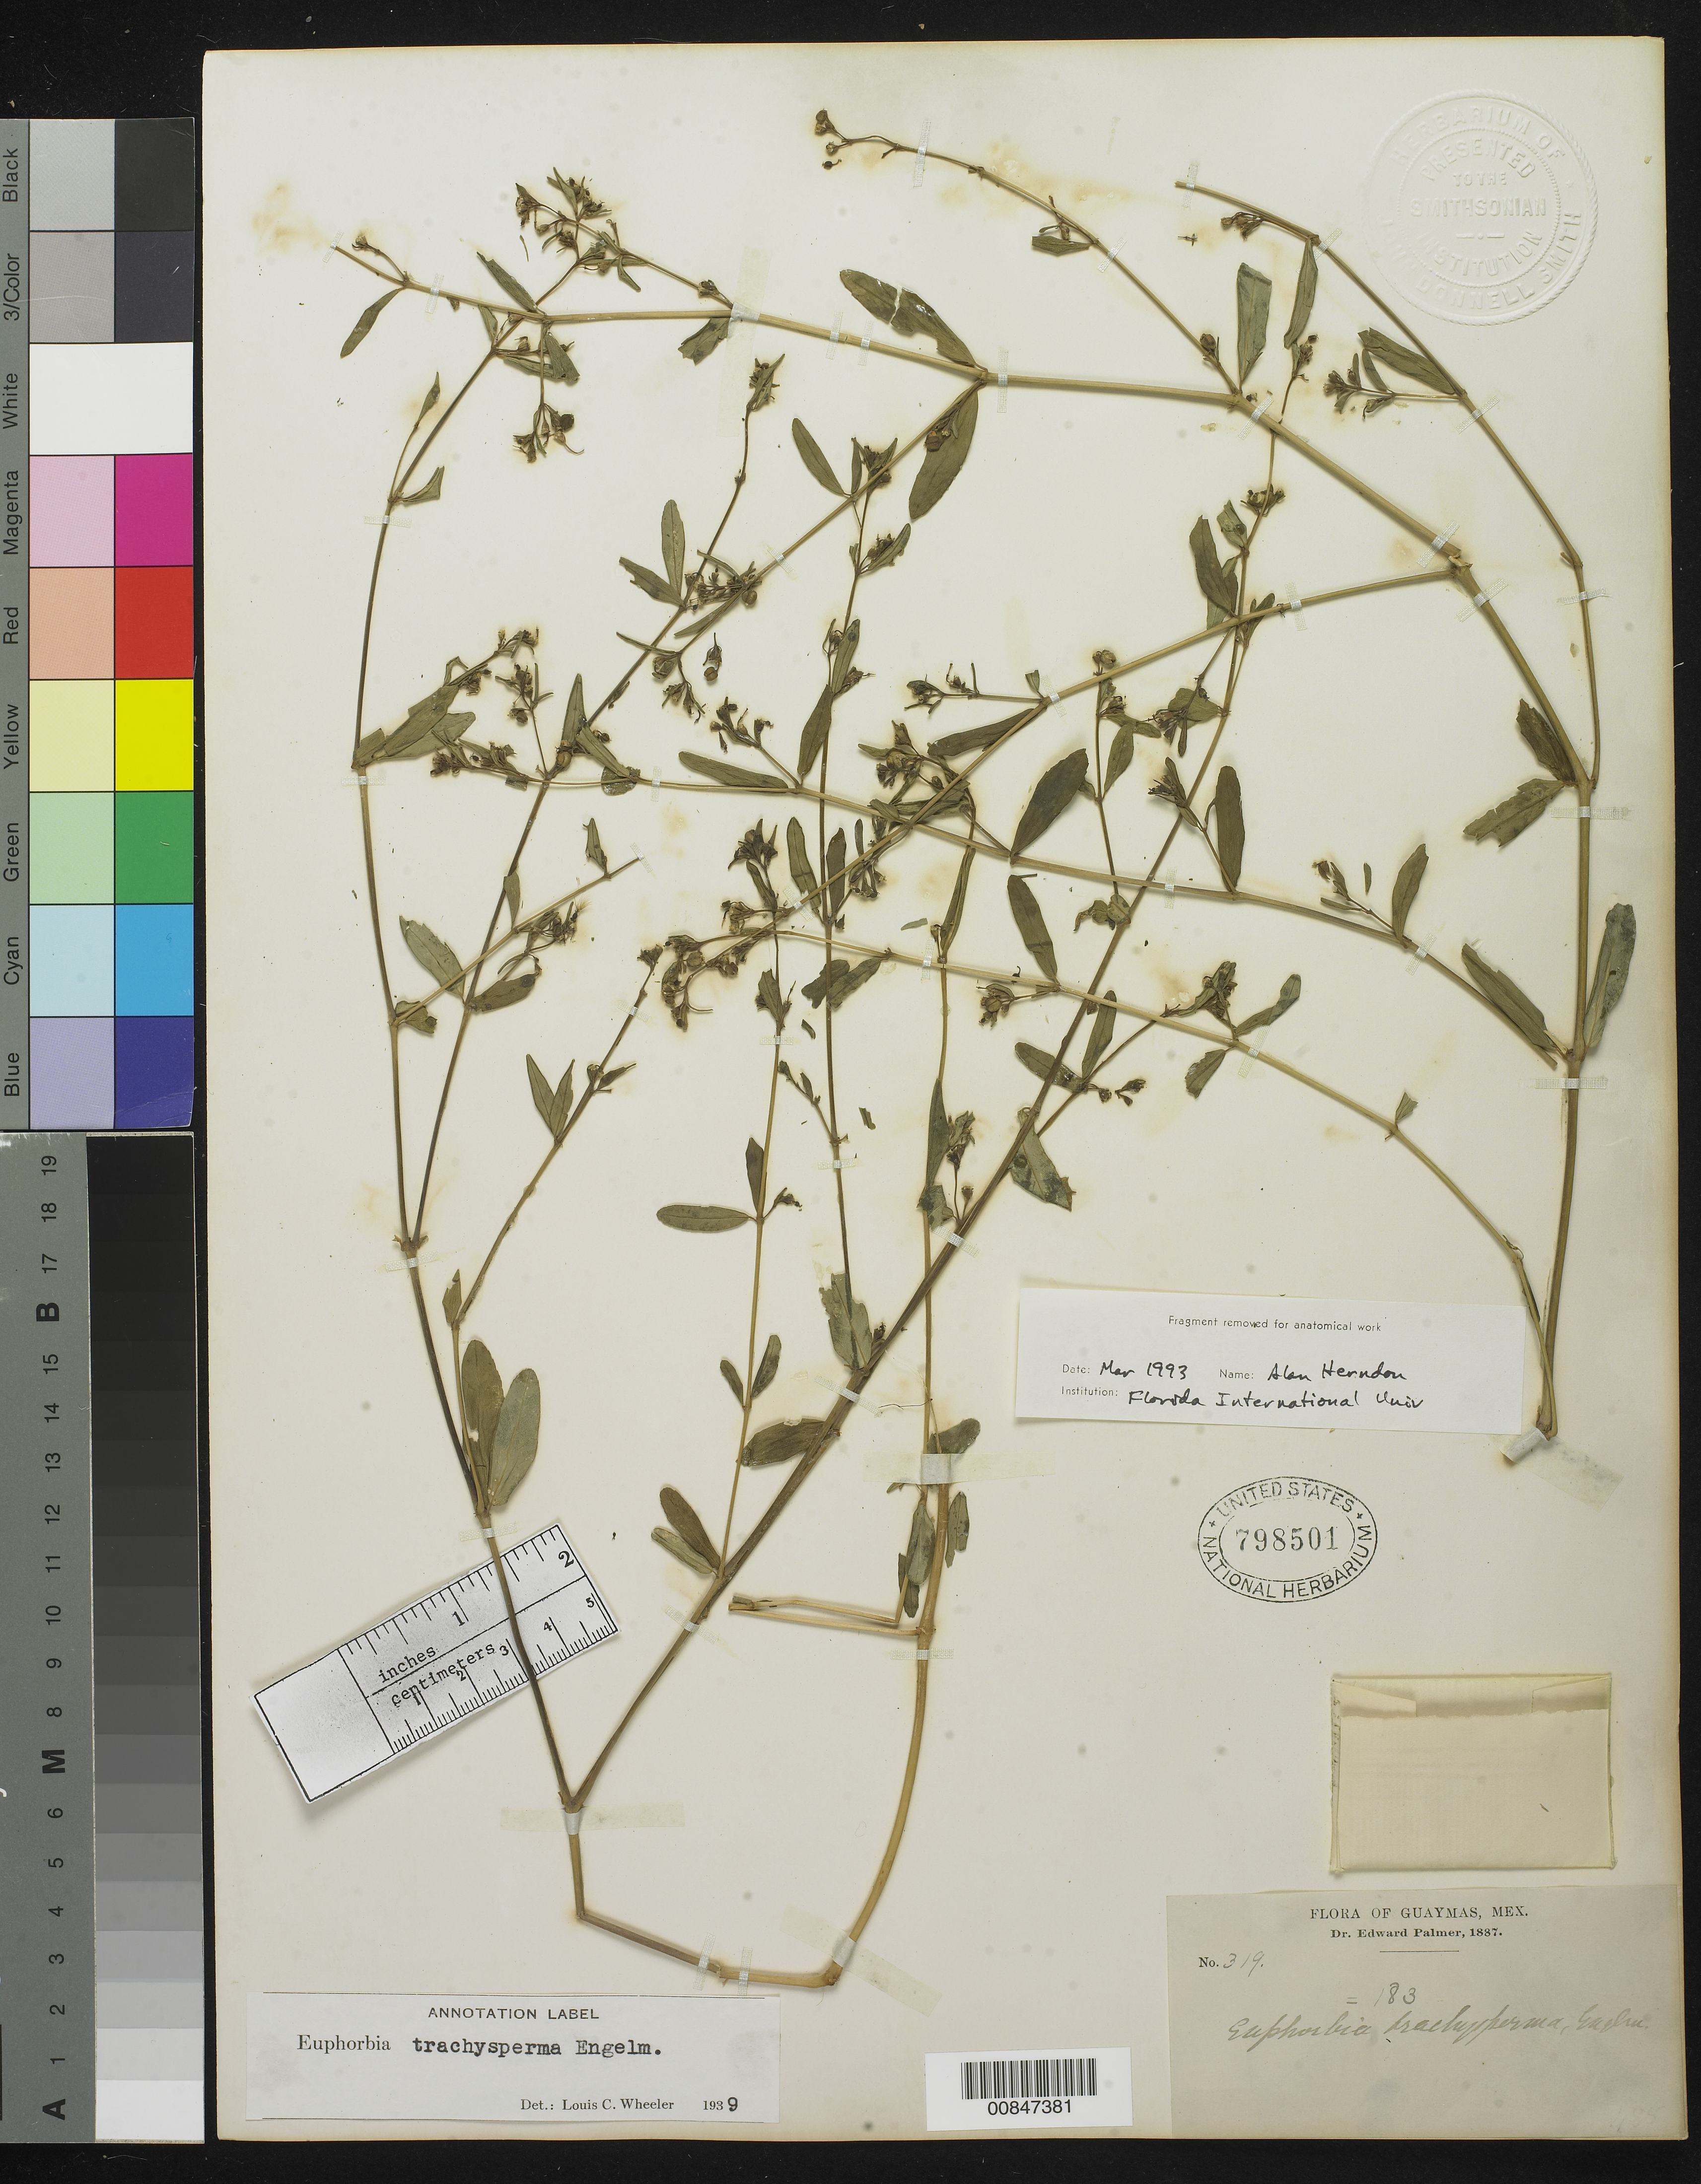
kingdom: Plantae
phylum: Tracheophyta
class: Magnoliopsida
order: Malpighiales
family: Euphorbiaceae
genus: Euphorbia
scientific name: Euphorbia trachysperma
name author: Engelm. in Emory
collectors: E. Palmer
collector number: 319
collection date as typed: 1887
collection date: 1887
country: Mexico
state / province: Sonora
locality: Guaymas, Sonora.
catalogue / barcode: US 798501